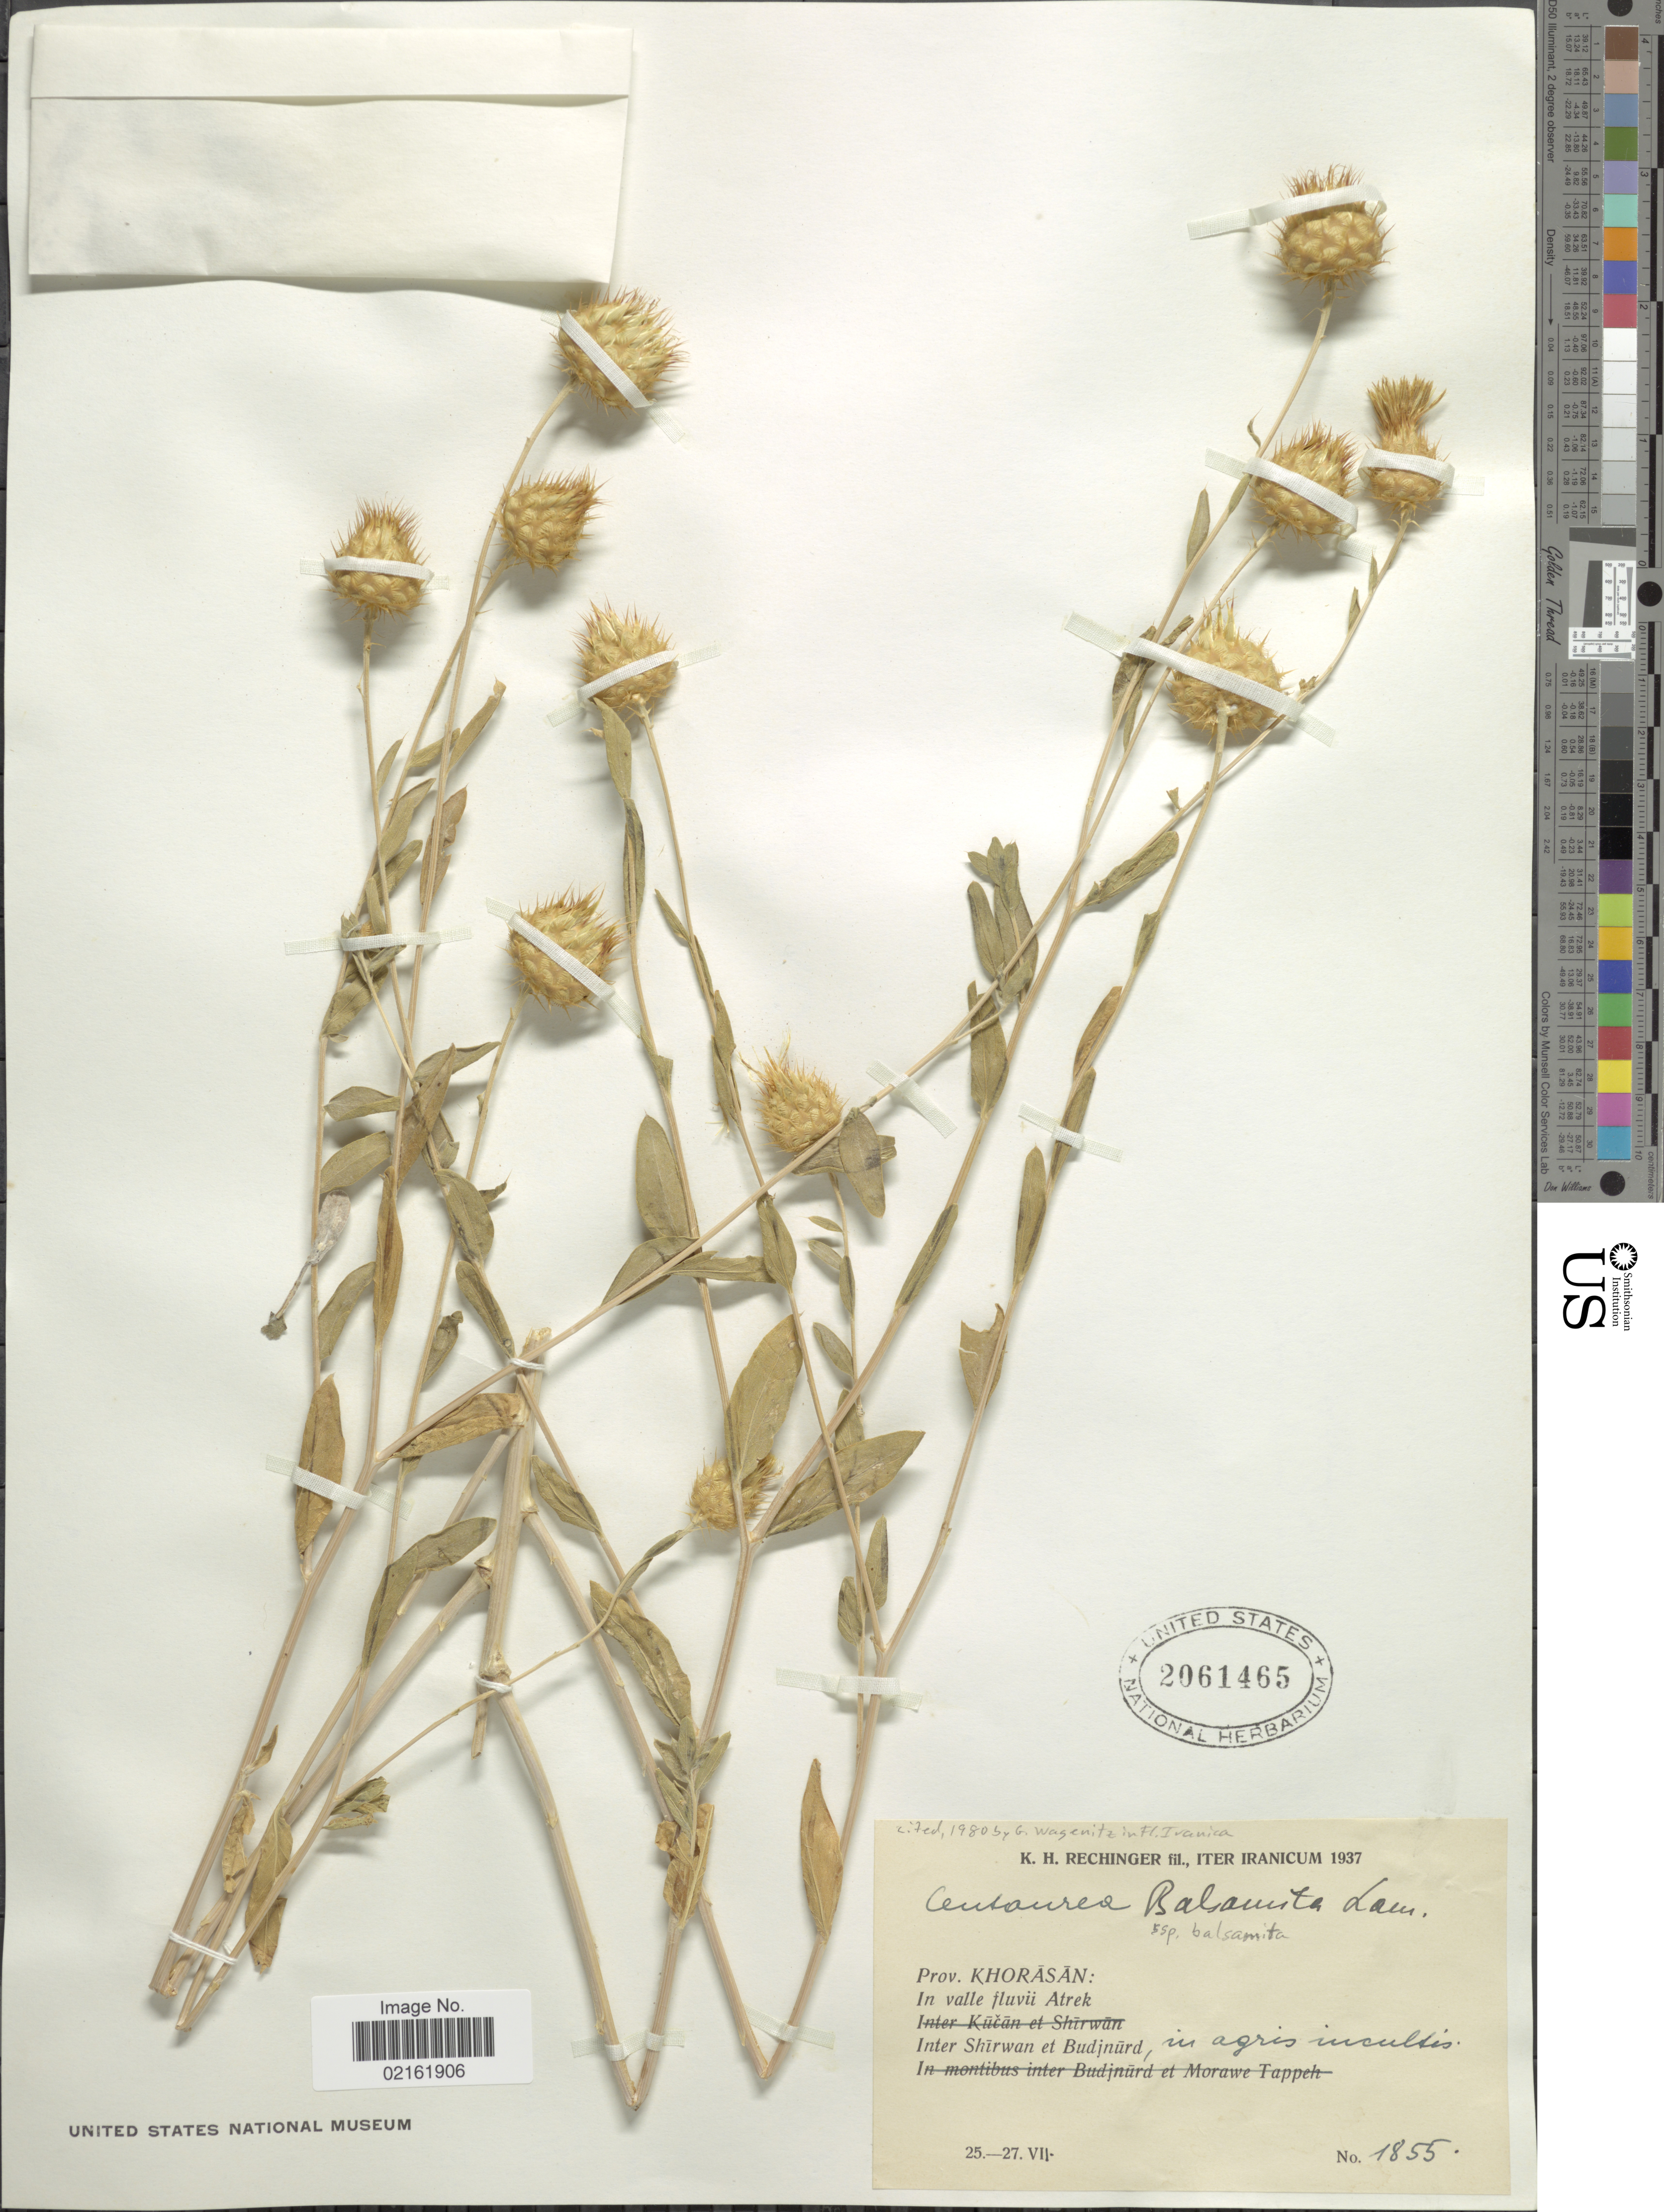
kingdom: Plantae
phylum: Tracheophyta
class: Magnoliopsida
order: Asterales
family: Asteraceae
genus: Stizolophus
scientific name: Stizolophus balsamita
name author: (Lam.) Cass. & Takht.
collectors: K. H. Rechinger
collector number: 1855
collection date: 1937-07-25/1937-07-27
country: Iran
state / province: Khorasan [obsolete]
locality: In valle fluvii Atrek, Inter Shirwan et Budjnurd, in agris incultes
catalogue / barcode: US 2061465